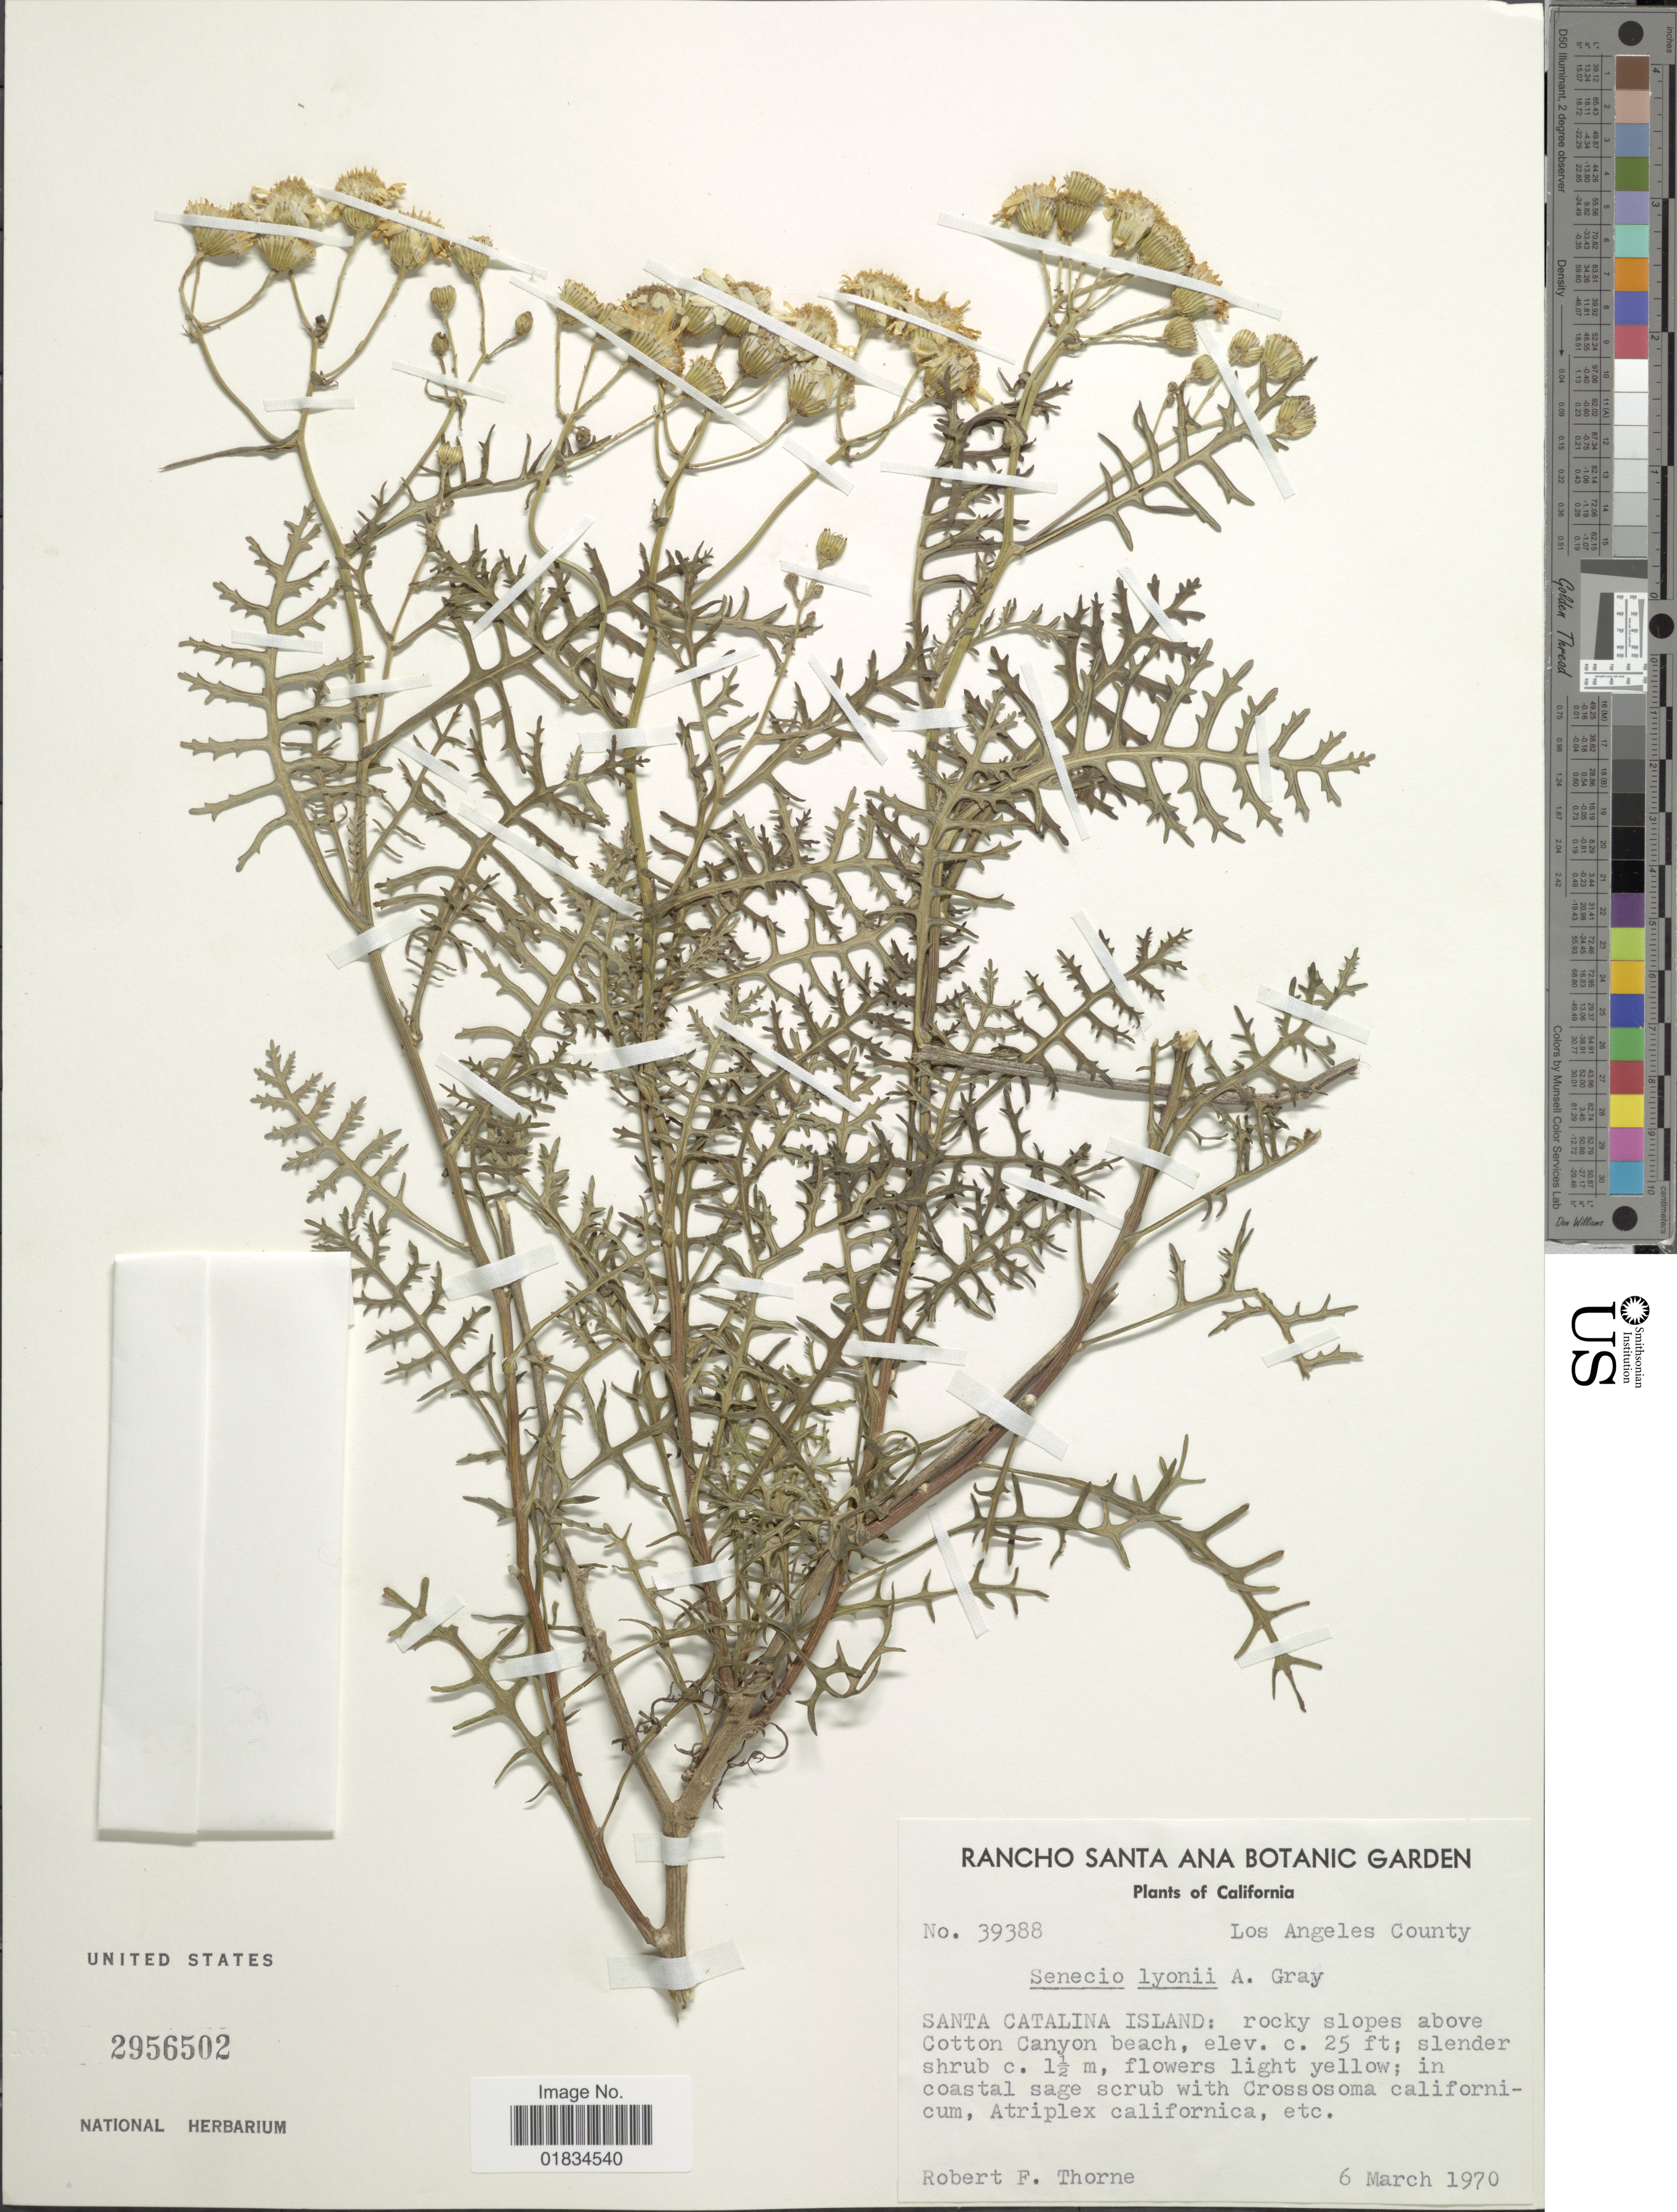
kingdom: Plantae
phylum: Tracheophyta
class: Magnoliopsida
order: Asterales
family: Asteraceae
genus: Senecio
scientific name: Senecio lyonii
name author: A. Gray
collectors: R. F. Thorne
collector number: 39388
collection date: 1970-03-06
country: United States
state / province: California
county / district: Los Angeles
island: Santa Catalina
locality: Santa Catalina Island: above Canon beach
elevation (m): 8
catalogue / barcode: US 2956502